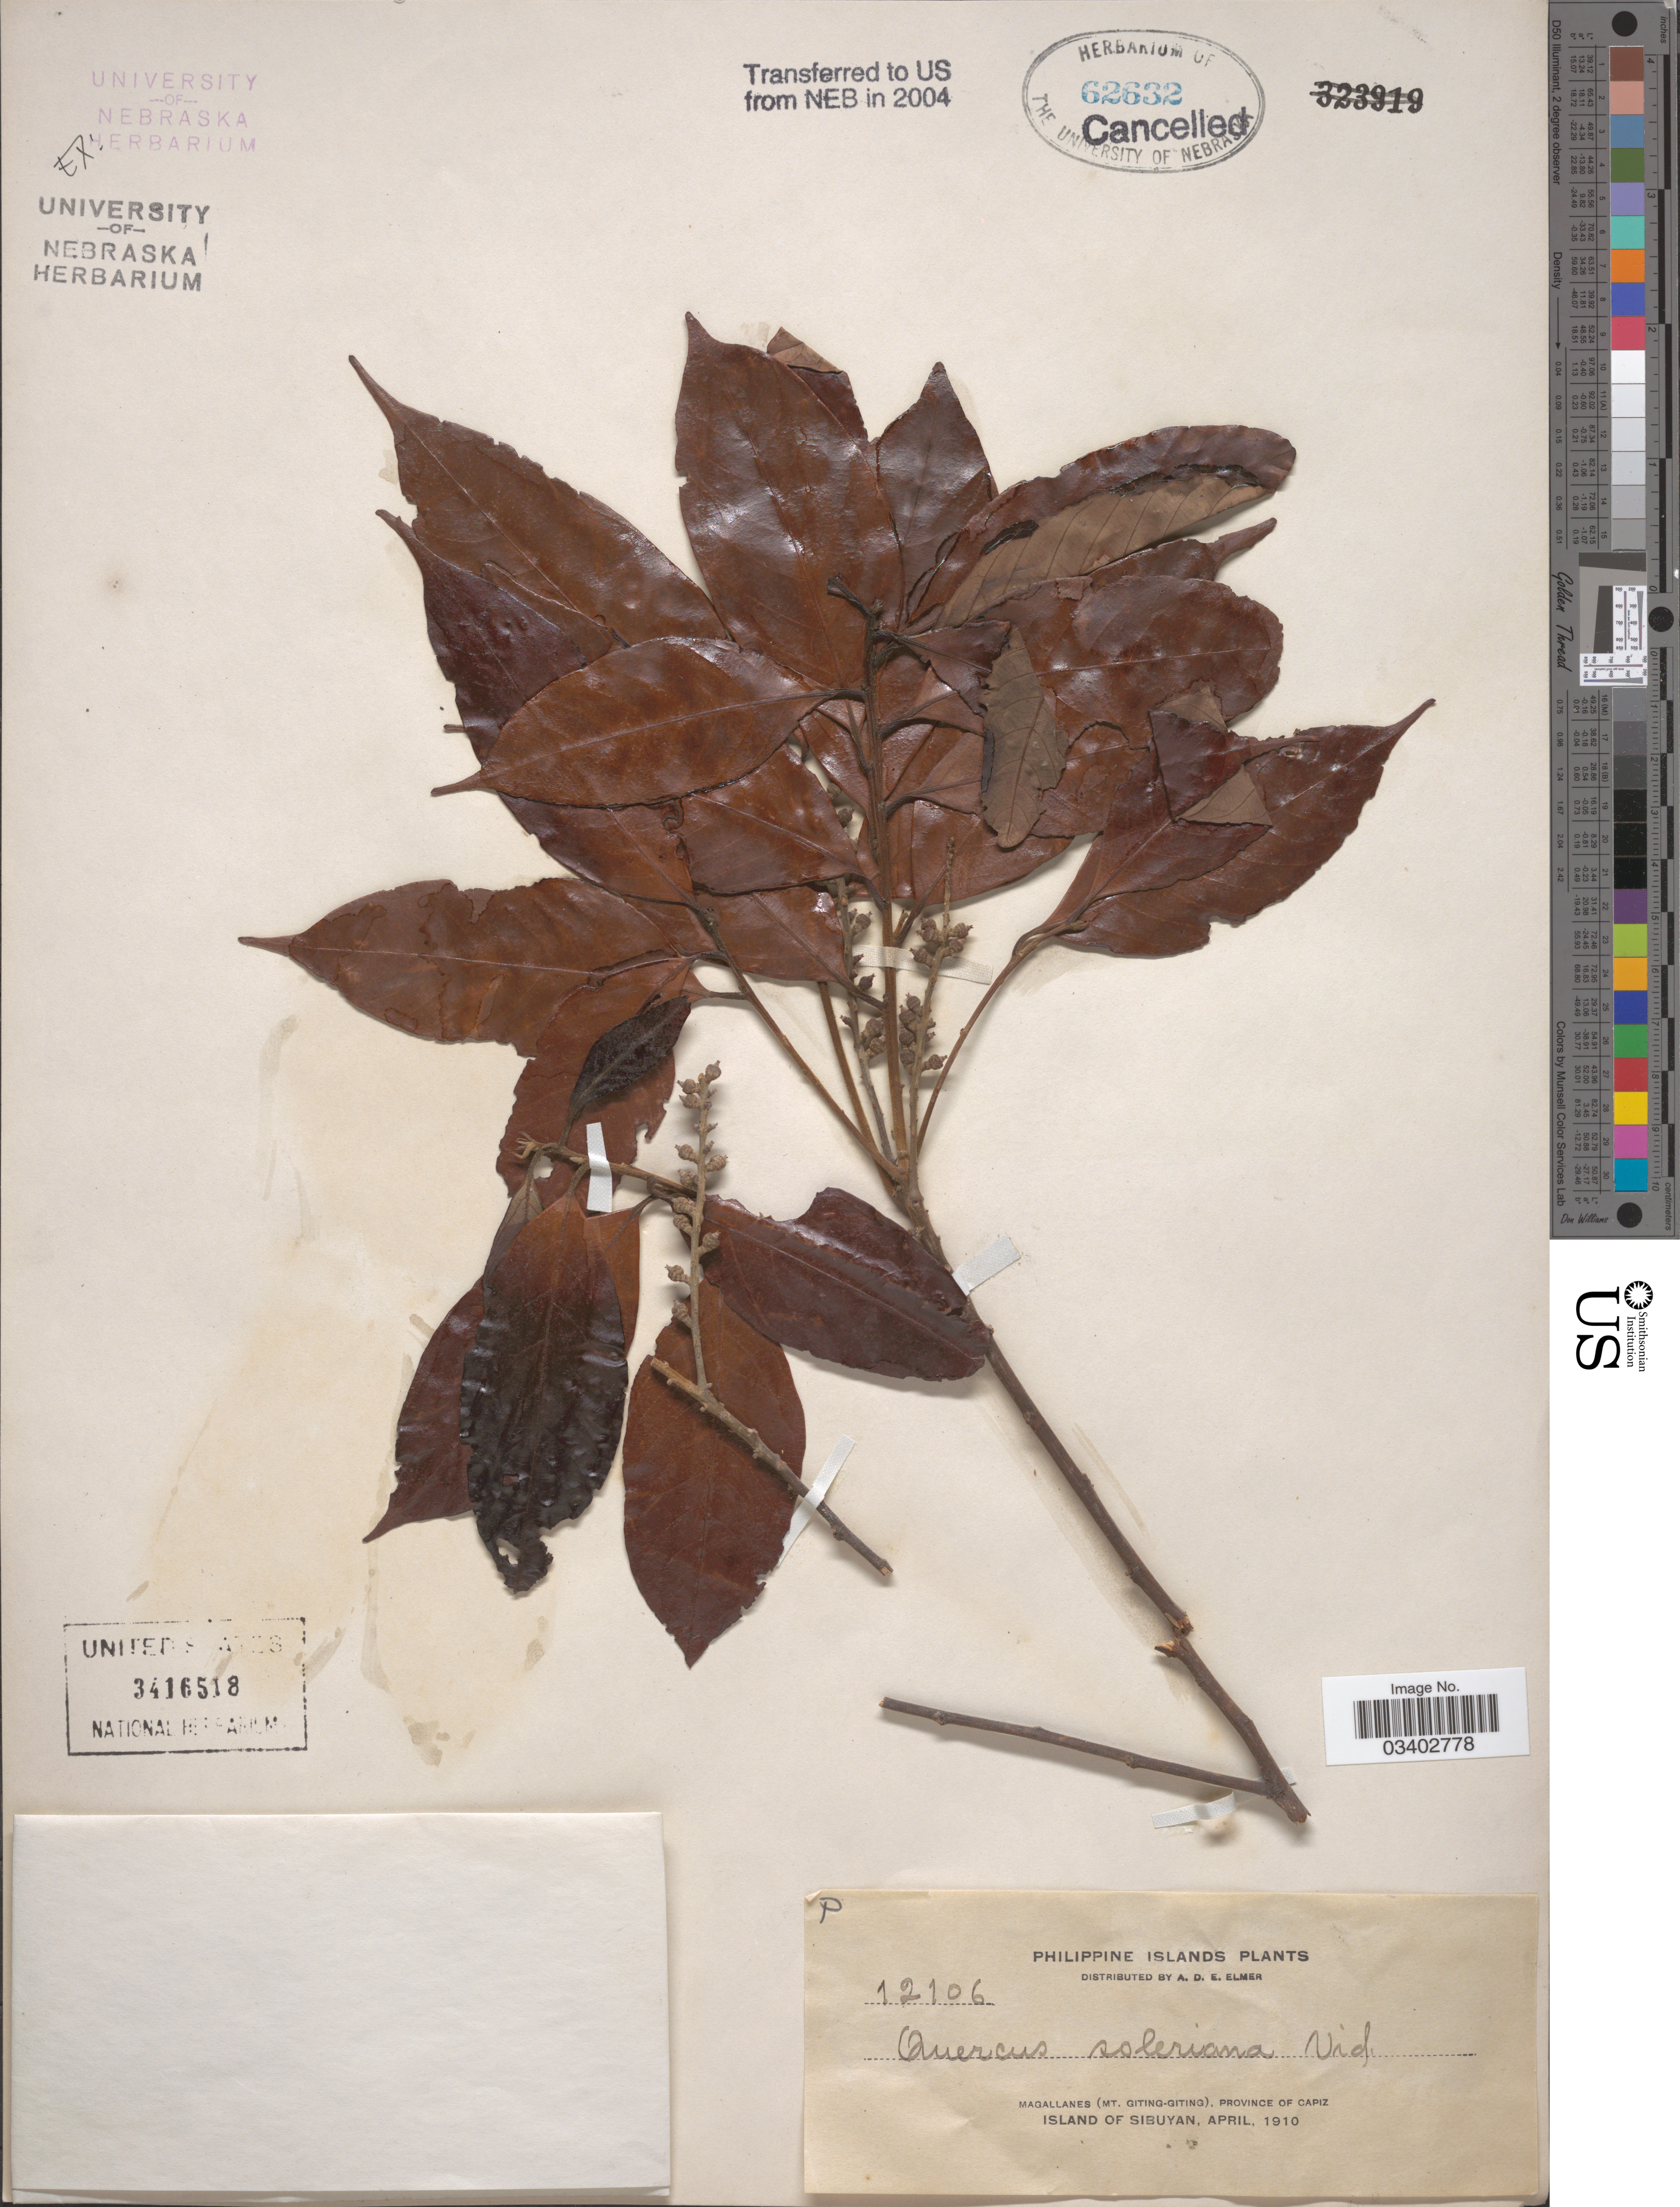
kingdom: Plantae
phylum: Tracheophyta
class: Magnoliopsida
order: Fagales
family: Fagaceae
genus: Lithocarpus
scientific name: Lithocarpus solerianus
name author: (Vidal) Rehder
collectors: A. D. E. Elmer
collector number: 12106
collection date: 1910-04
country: Philippines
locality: Magallanes (Mt. Giting-Giting), Province of Capiz. Island of Sibuyan.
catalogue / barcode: US 3416518